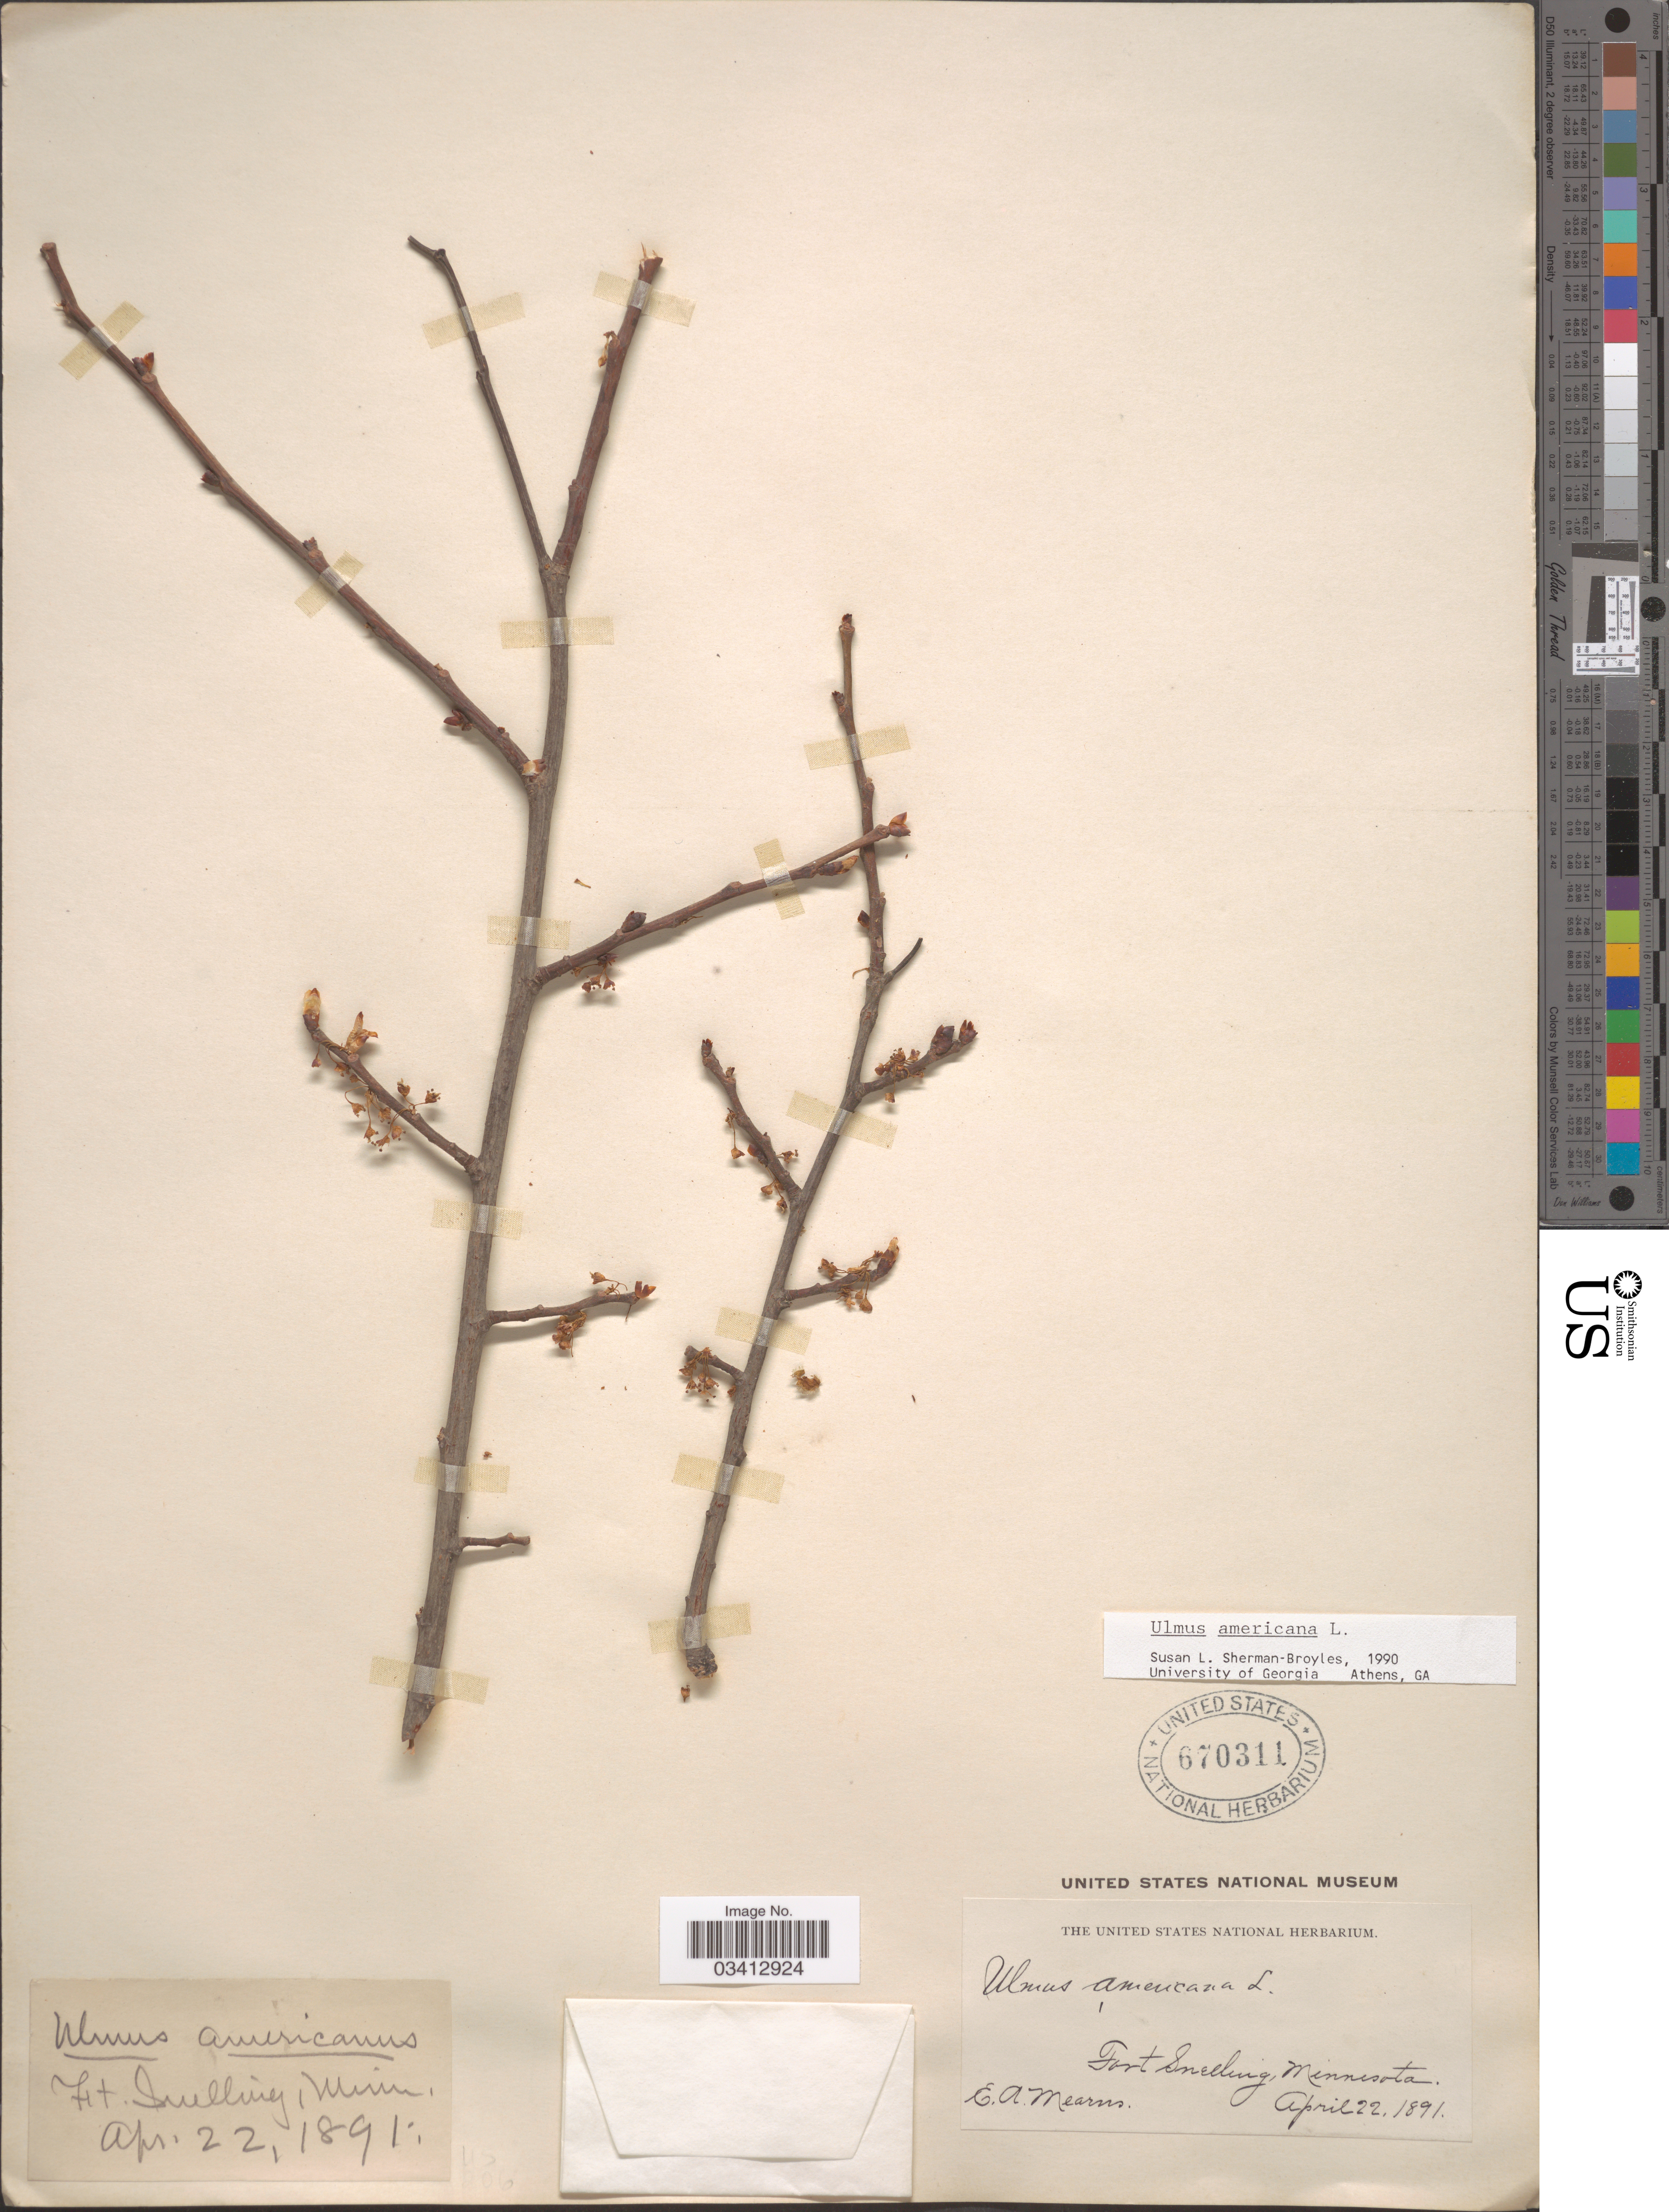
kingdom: Plantae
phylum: Tracheophyta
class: Magnoliopsida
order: Rosales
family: Ulmaceae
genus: Ulmus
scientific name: Ulmus americana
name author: L.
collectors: E. A. Mearns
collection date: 1891-04-22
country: United States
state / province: Minnesota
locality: Fort Snelling.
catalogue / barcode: US 670311